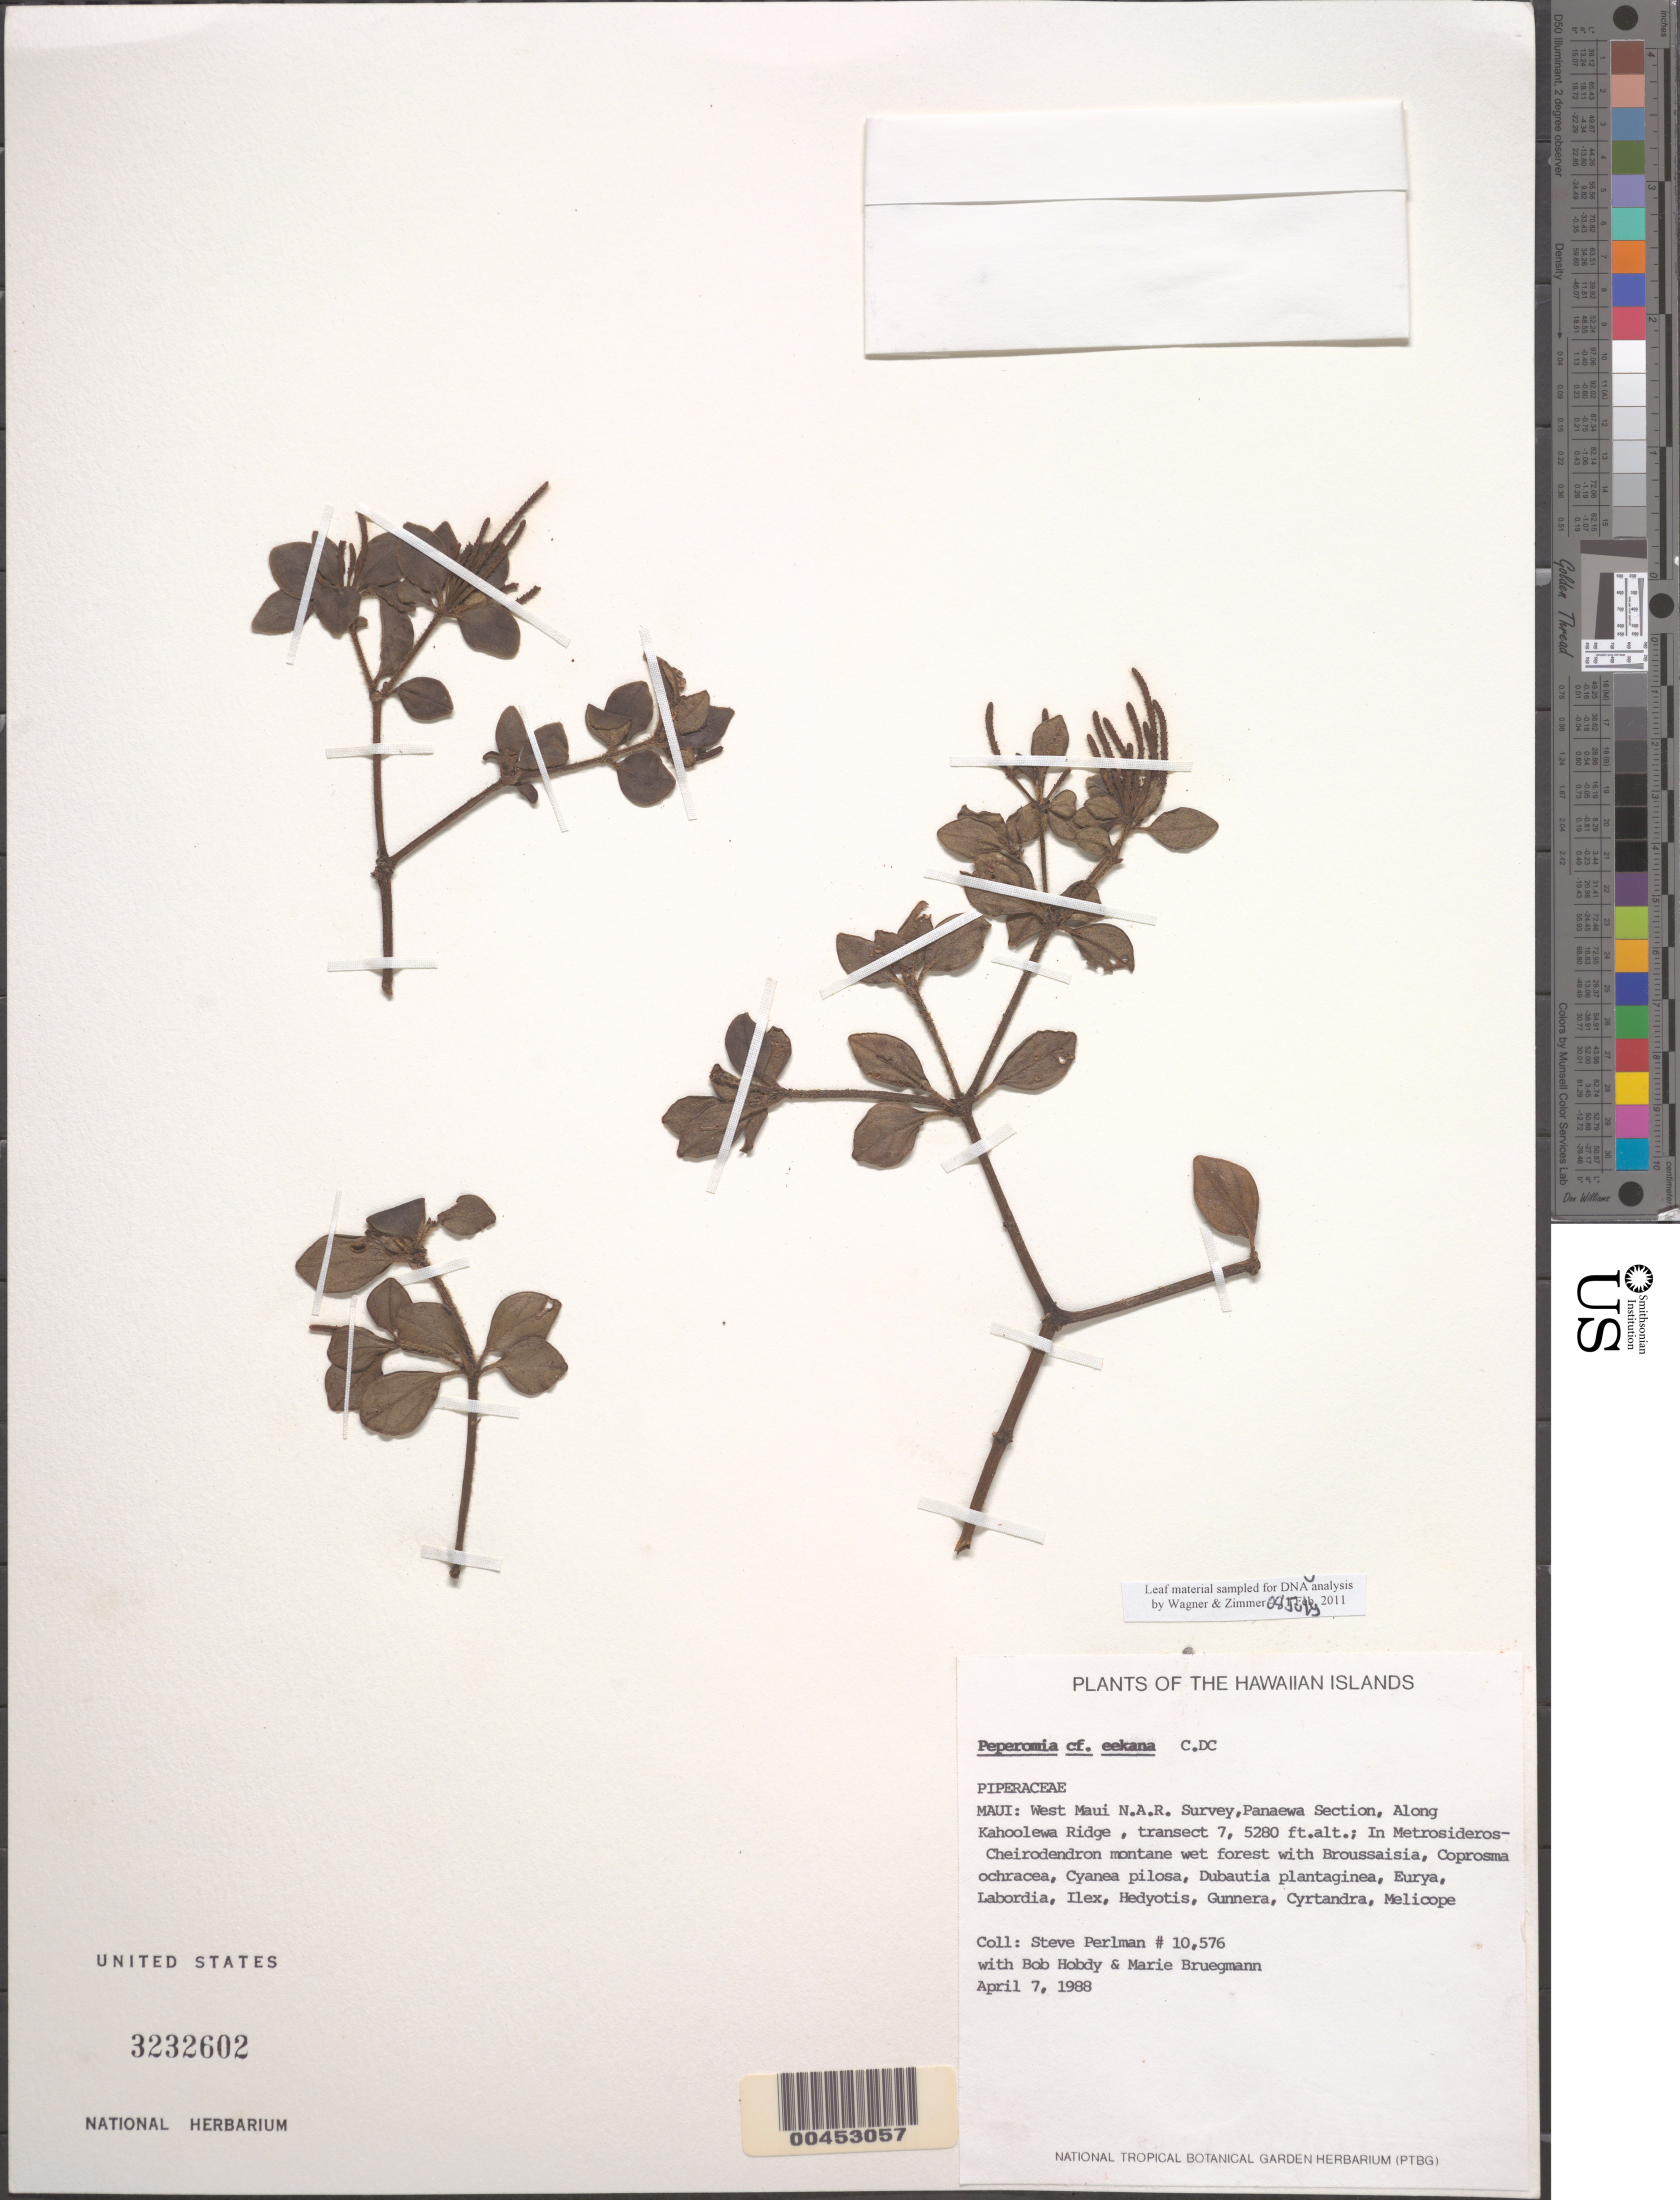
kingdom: Plantae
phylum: Tracheophyta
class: Magnoliopsida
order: Piperales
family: Piperaceae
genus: Peperomia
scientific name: Peperomia eekana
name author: C. DC.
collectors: S. P. Perlman, B. Hobdy & M. Bruegmann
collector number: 10576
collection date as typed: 7 Apr 1988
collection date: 1988-04-07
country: United States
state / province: Hawaii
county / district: Maui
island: Maui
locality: W Maui N.A.R. Survey, Panaewa Section, along Kahoolewa Ridge, transect 7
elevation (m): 1609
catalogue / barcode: US 3232602